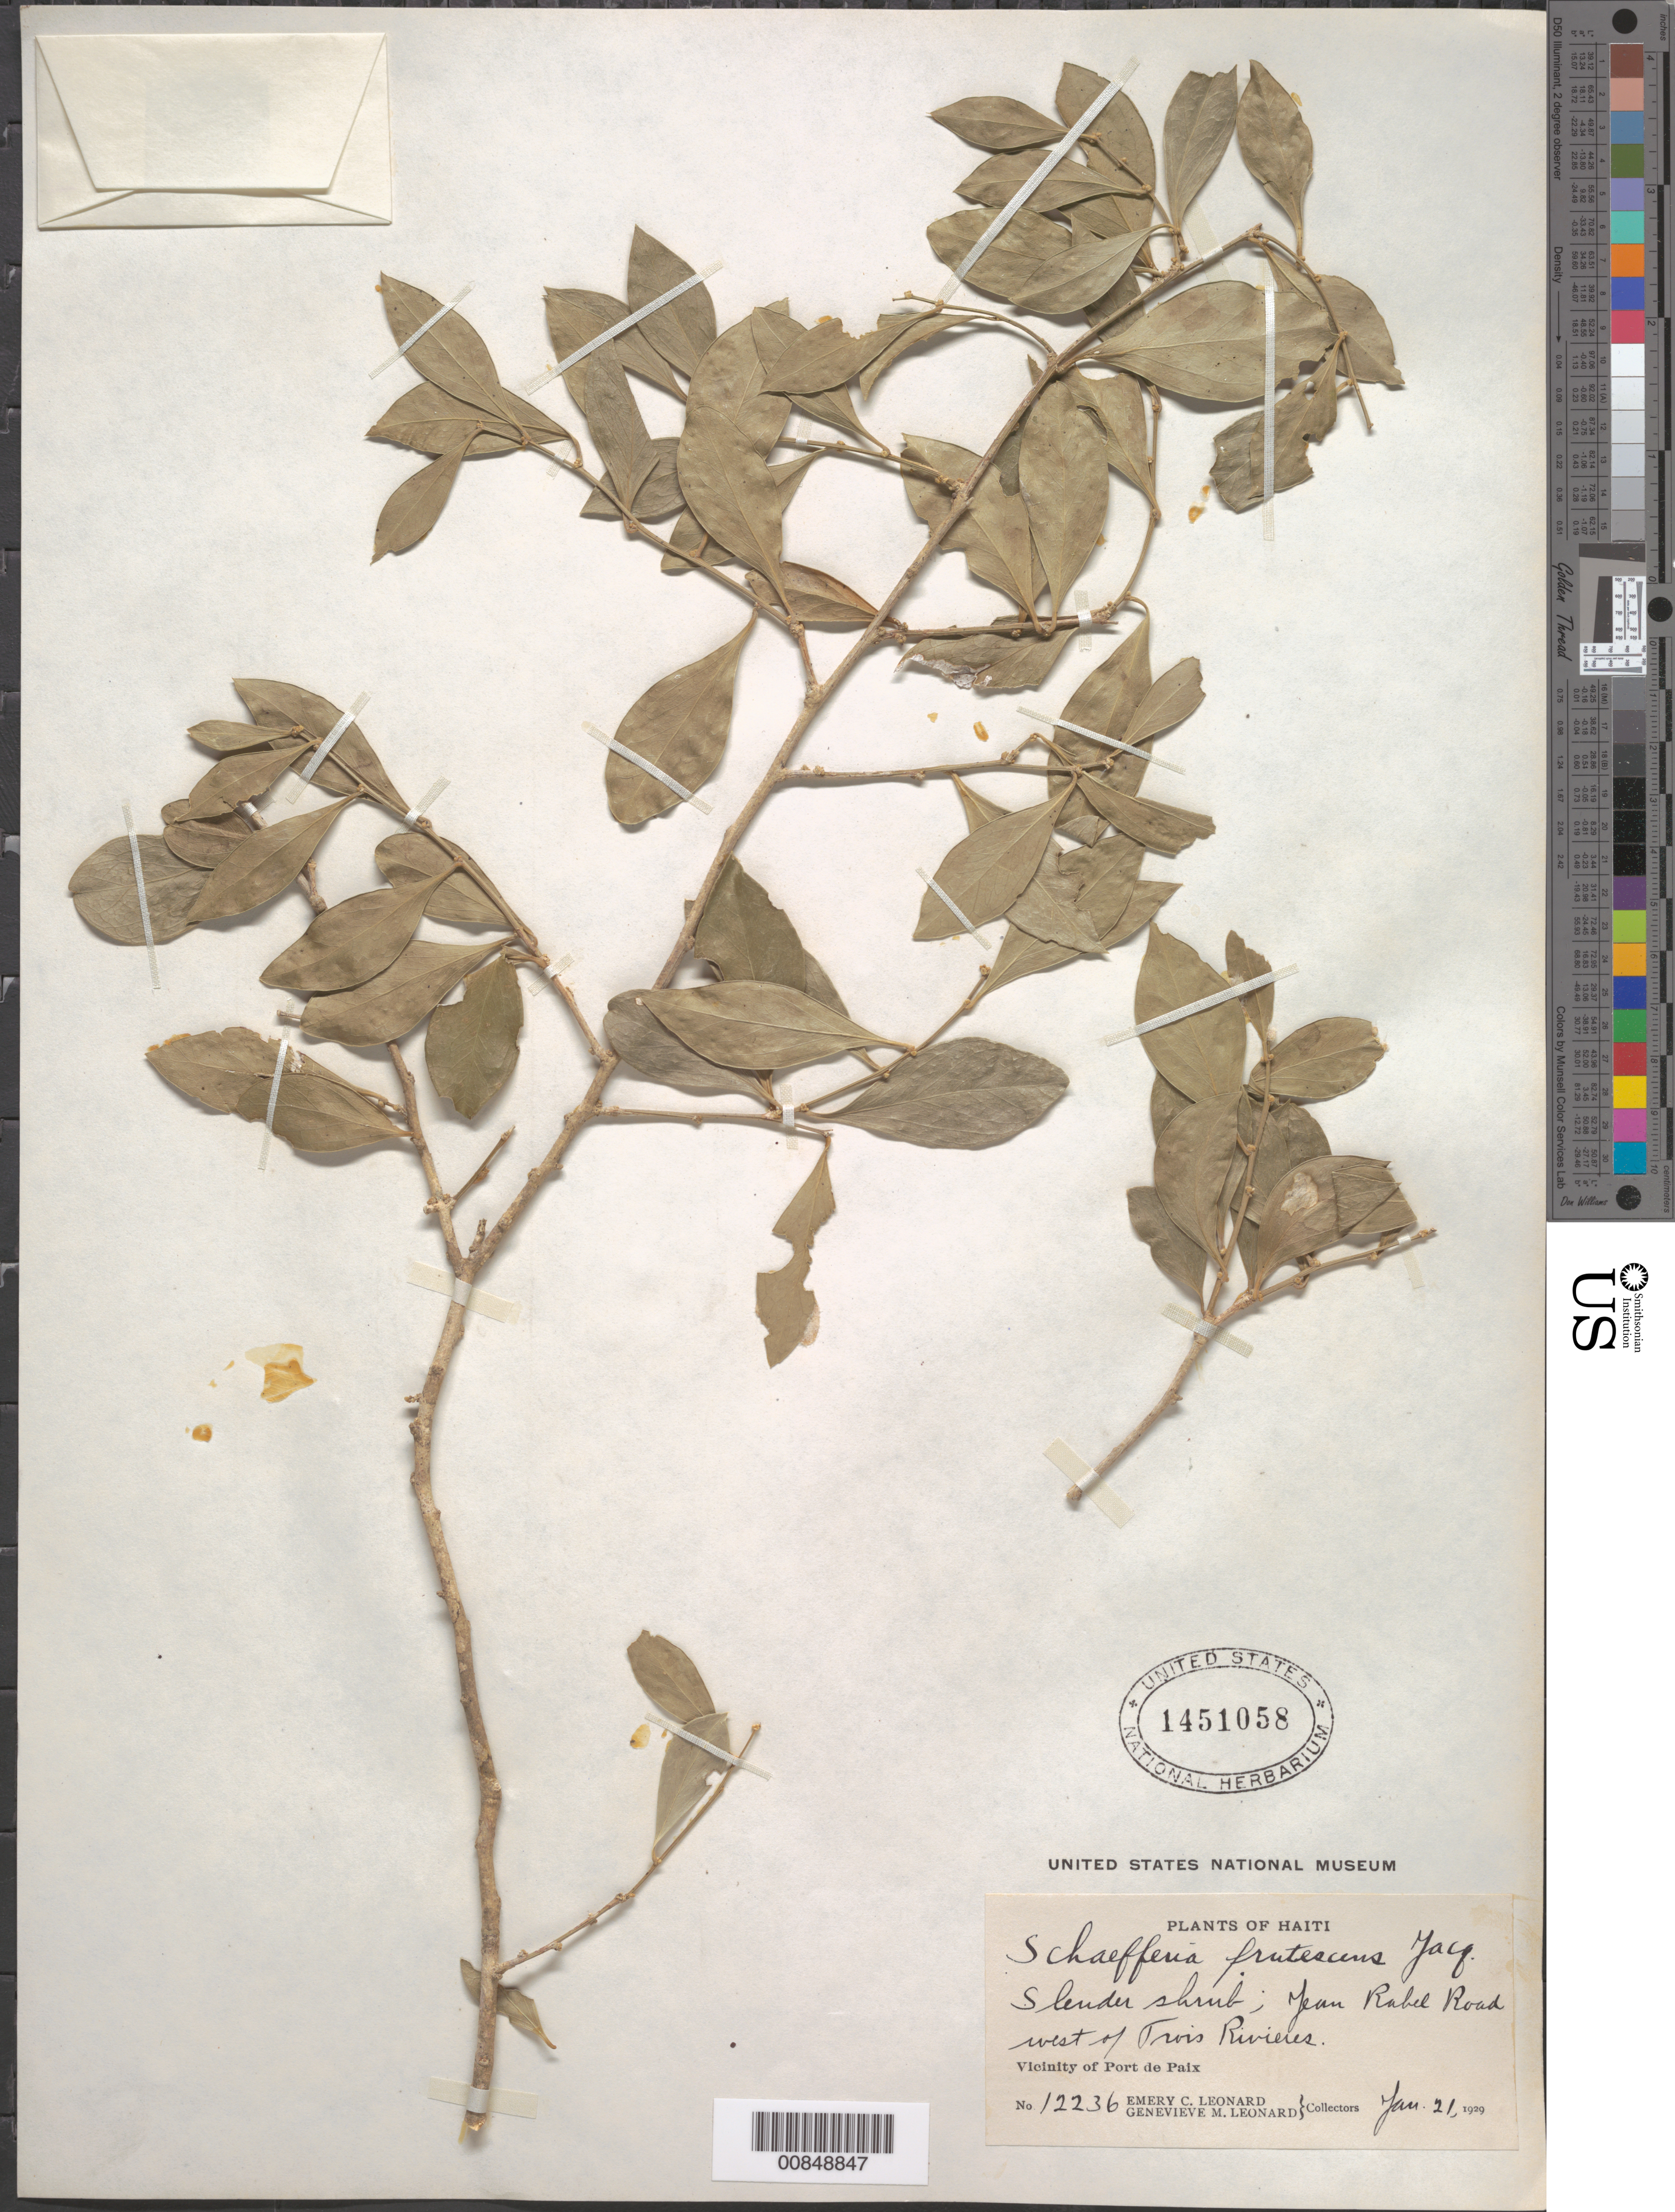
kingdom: Plantae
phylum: Tracheophyta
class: Magnoliopsida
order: Celastrales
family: Celastraceae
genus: Schaefferia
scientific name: Schaefferia frutescens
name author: Jacq.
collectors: E. C. Leonard & G. M. Leonard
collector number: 12236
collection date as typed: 21 Jan 1929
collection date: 1929-01-21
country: Haiti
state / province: Nord-Ouest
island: Hispaniola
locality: Vicinity of Port-de-Paix, Jean Rabel Road, W of Trois Rivières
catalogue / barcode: US 1451058